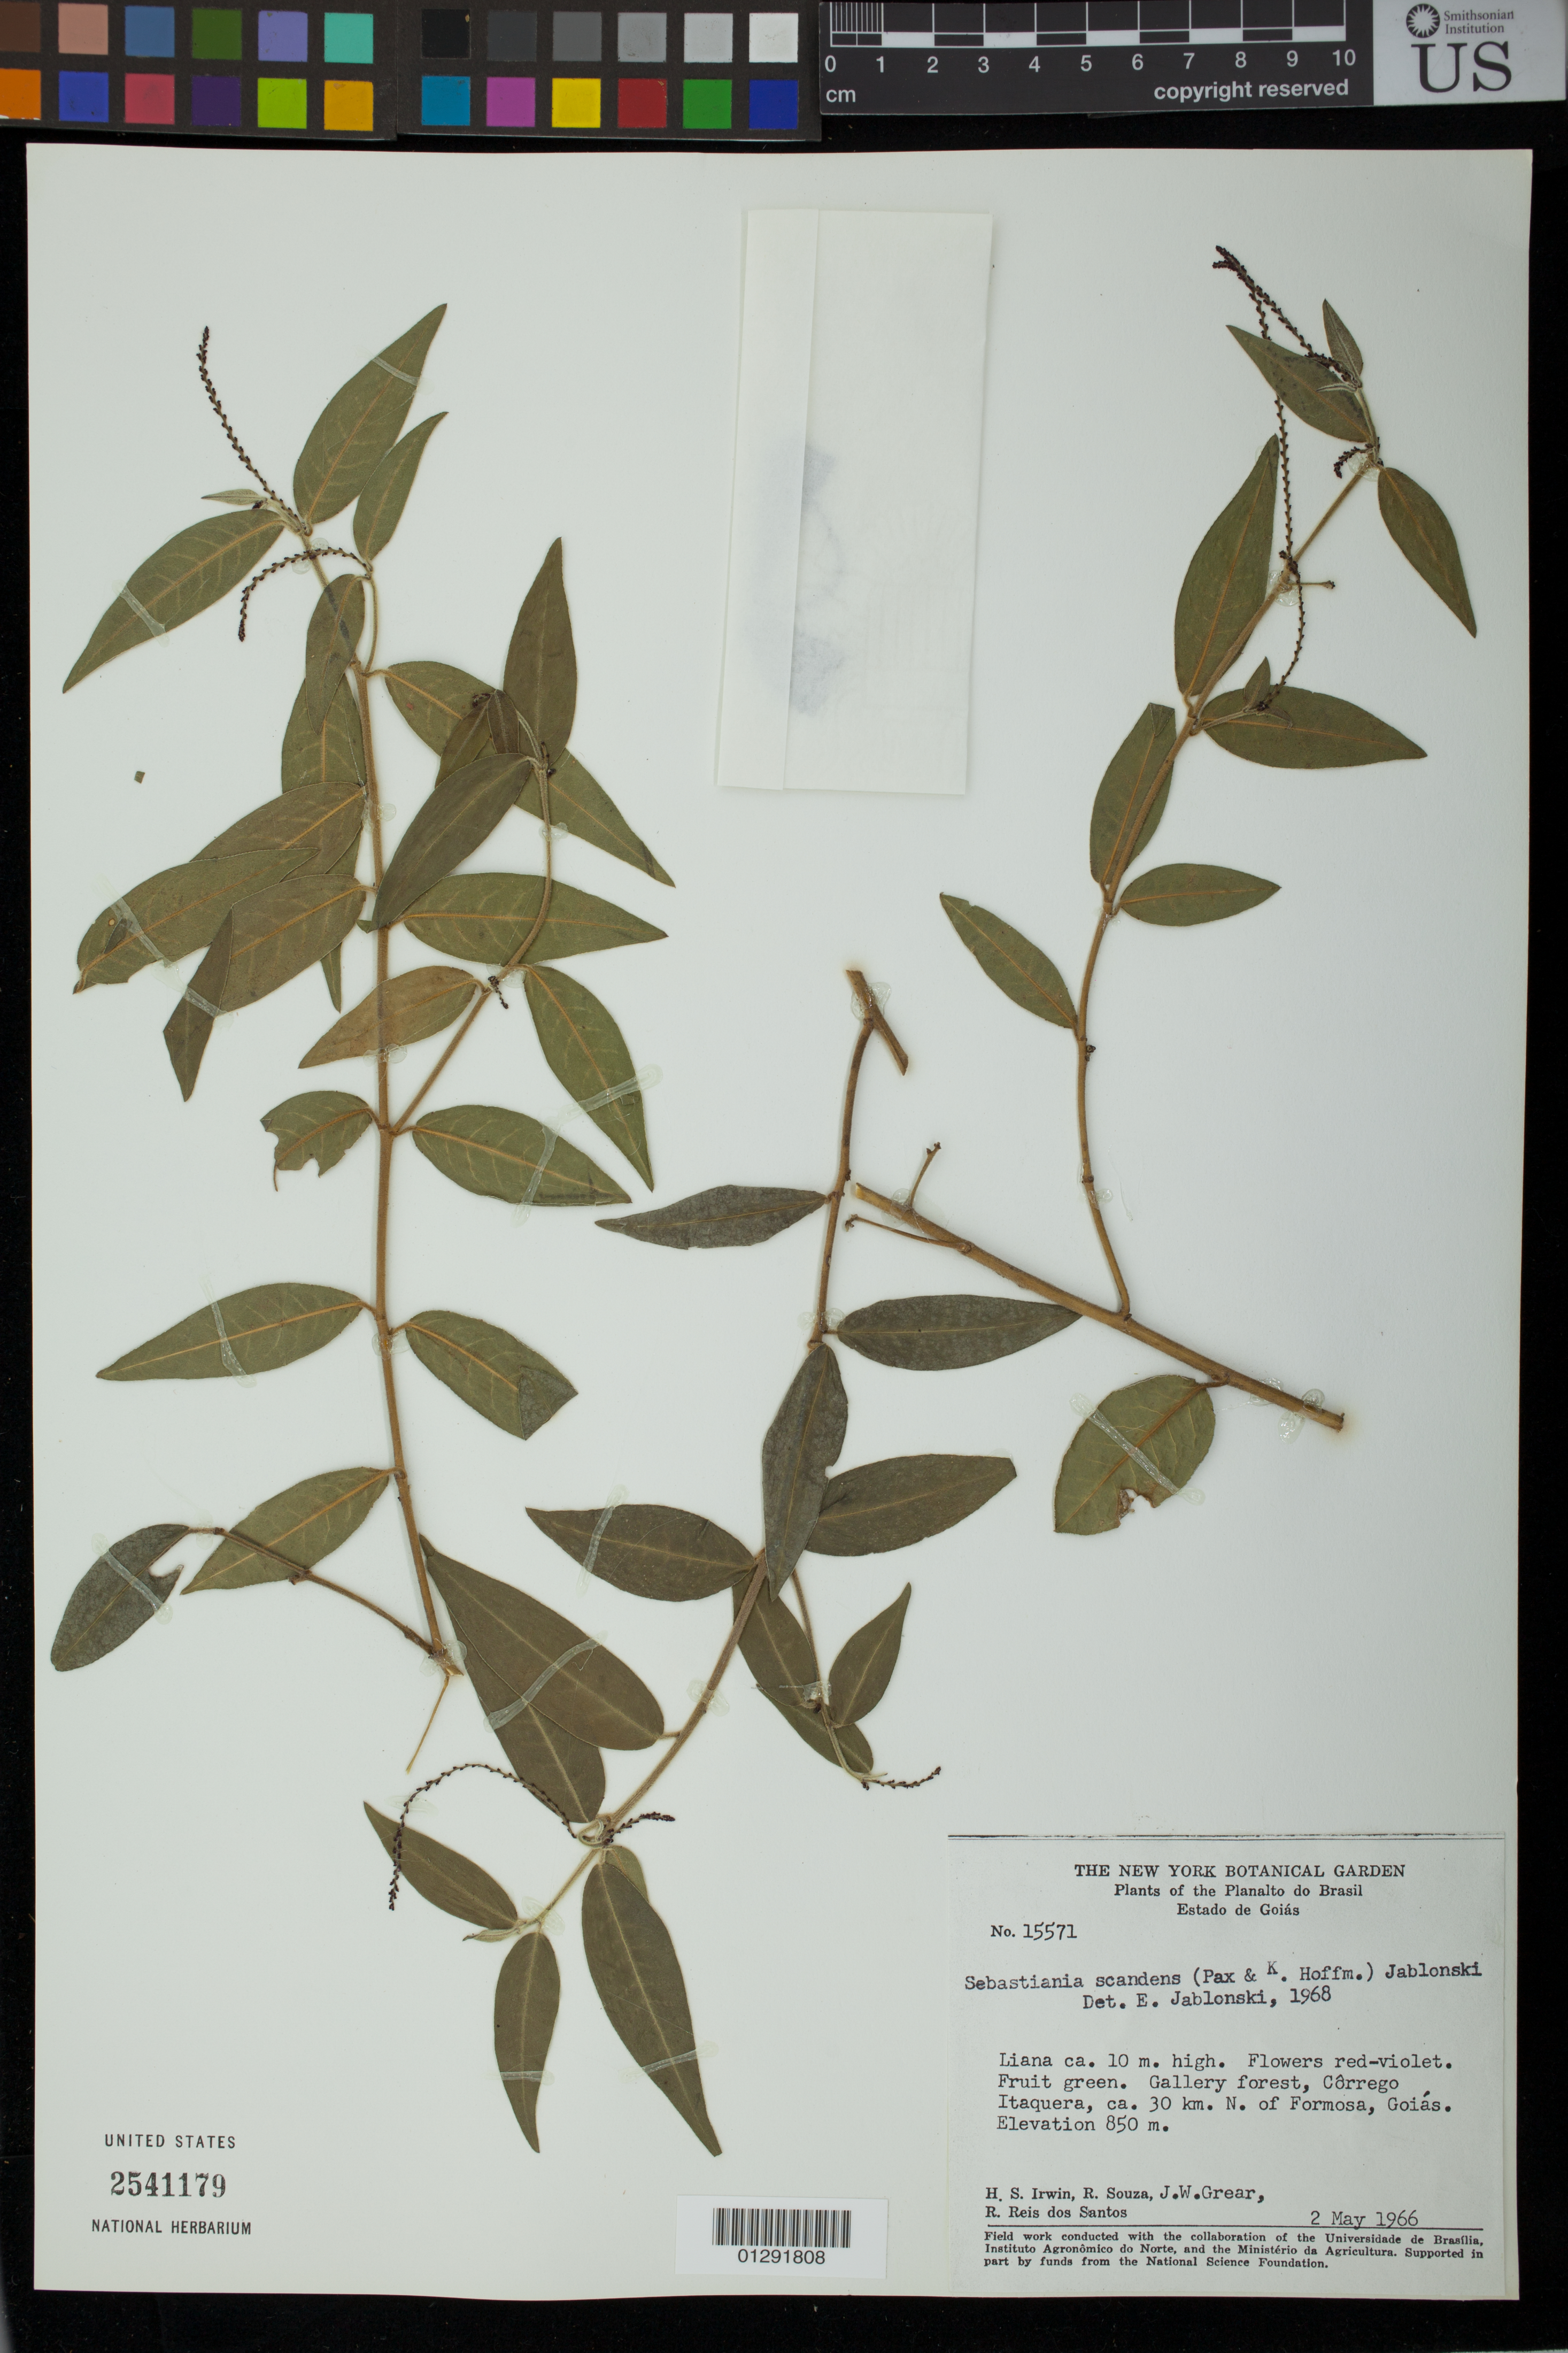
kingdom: Plantae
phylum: Tracheophyta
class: Magnoliopsida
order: Malpighiales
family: Euphorbiaceae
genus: Sebastiania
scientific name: Sebastiania scandens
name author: (Pax & K. Hoffm.) Jablonski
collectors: H. Irwin, R. Souza, J. W. Grear & R. Reis dos Santos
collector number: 15571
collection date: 1966-05-02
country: Brazil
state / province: Goias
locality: Corrego, Itaquera, c. 30 km. of Formosa, Goias.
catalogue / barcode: US 2541179